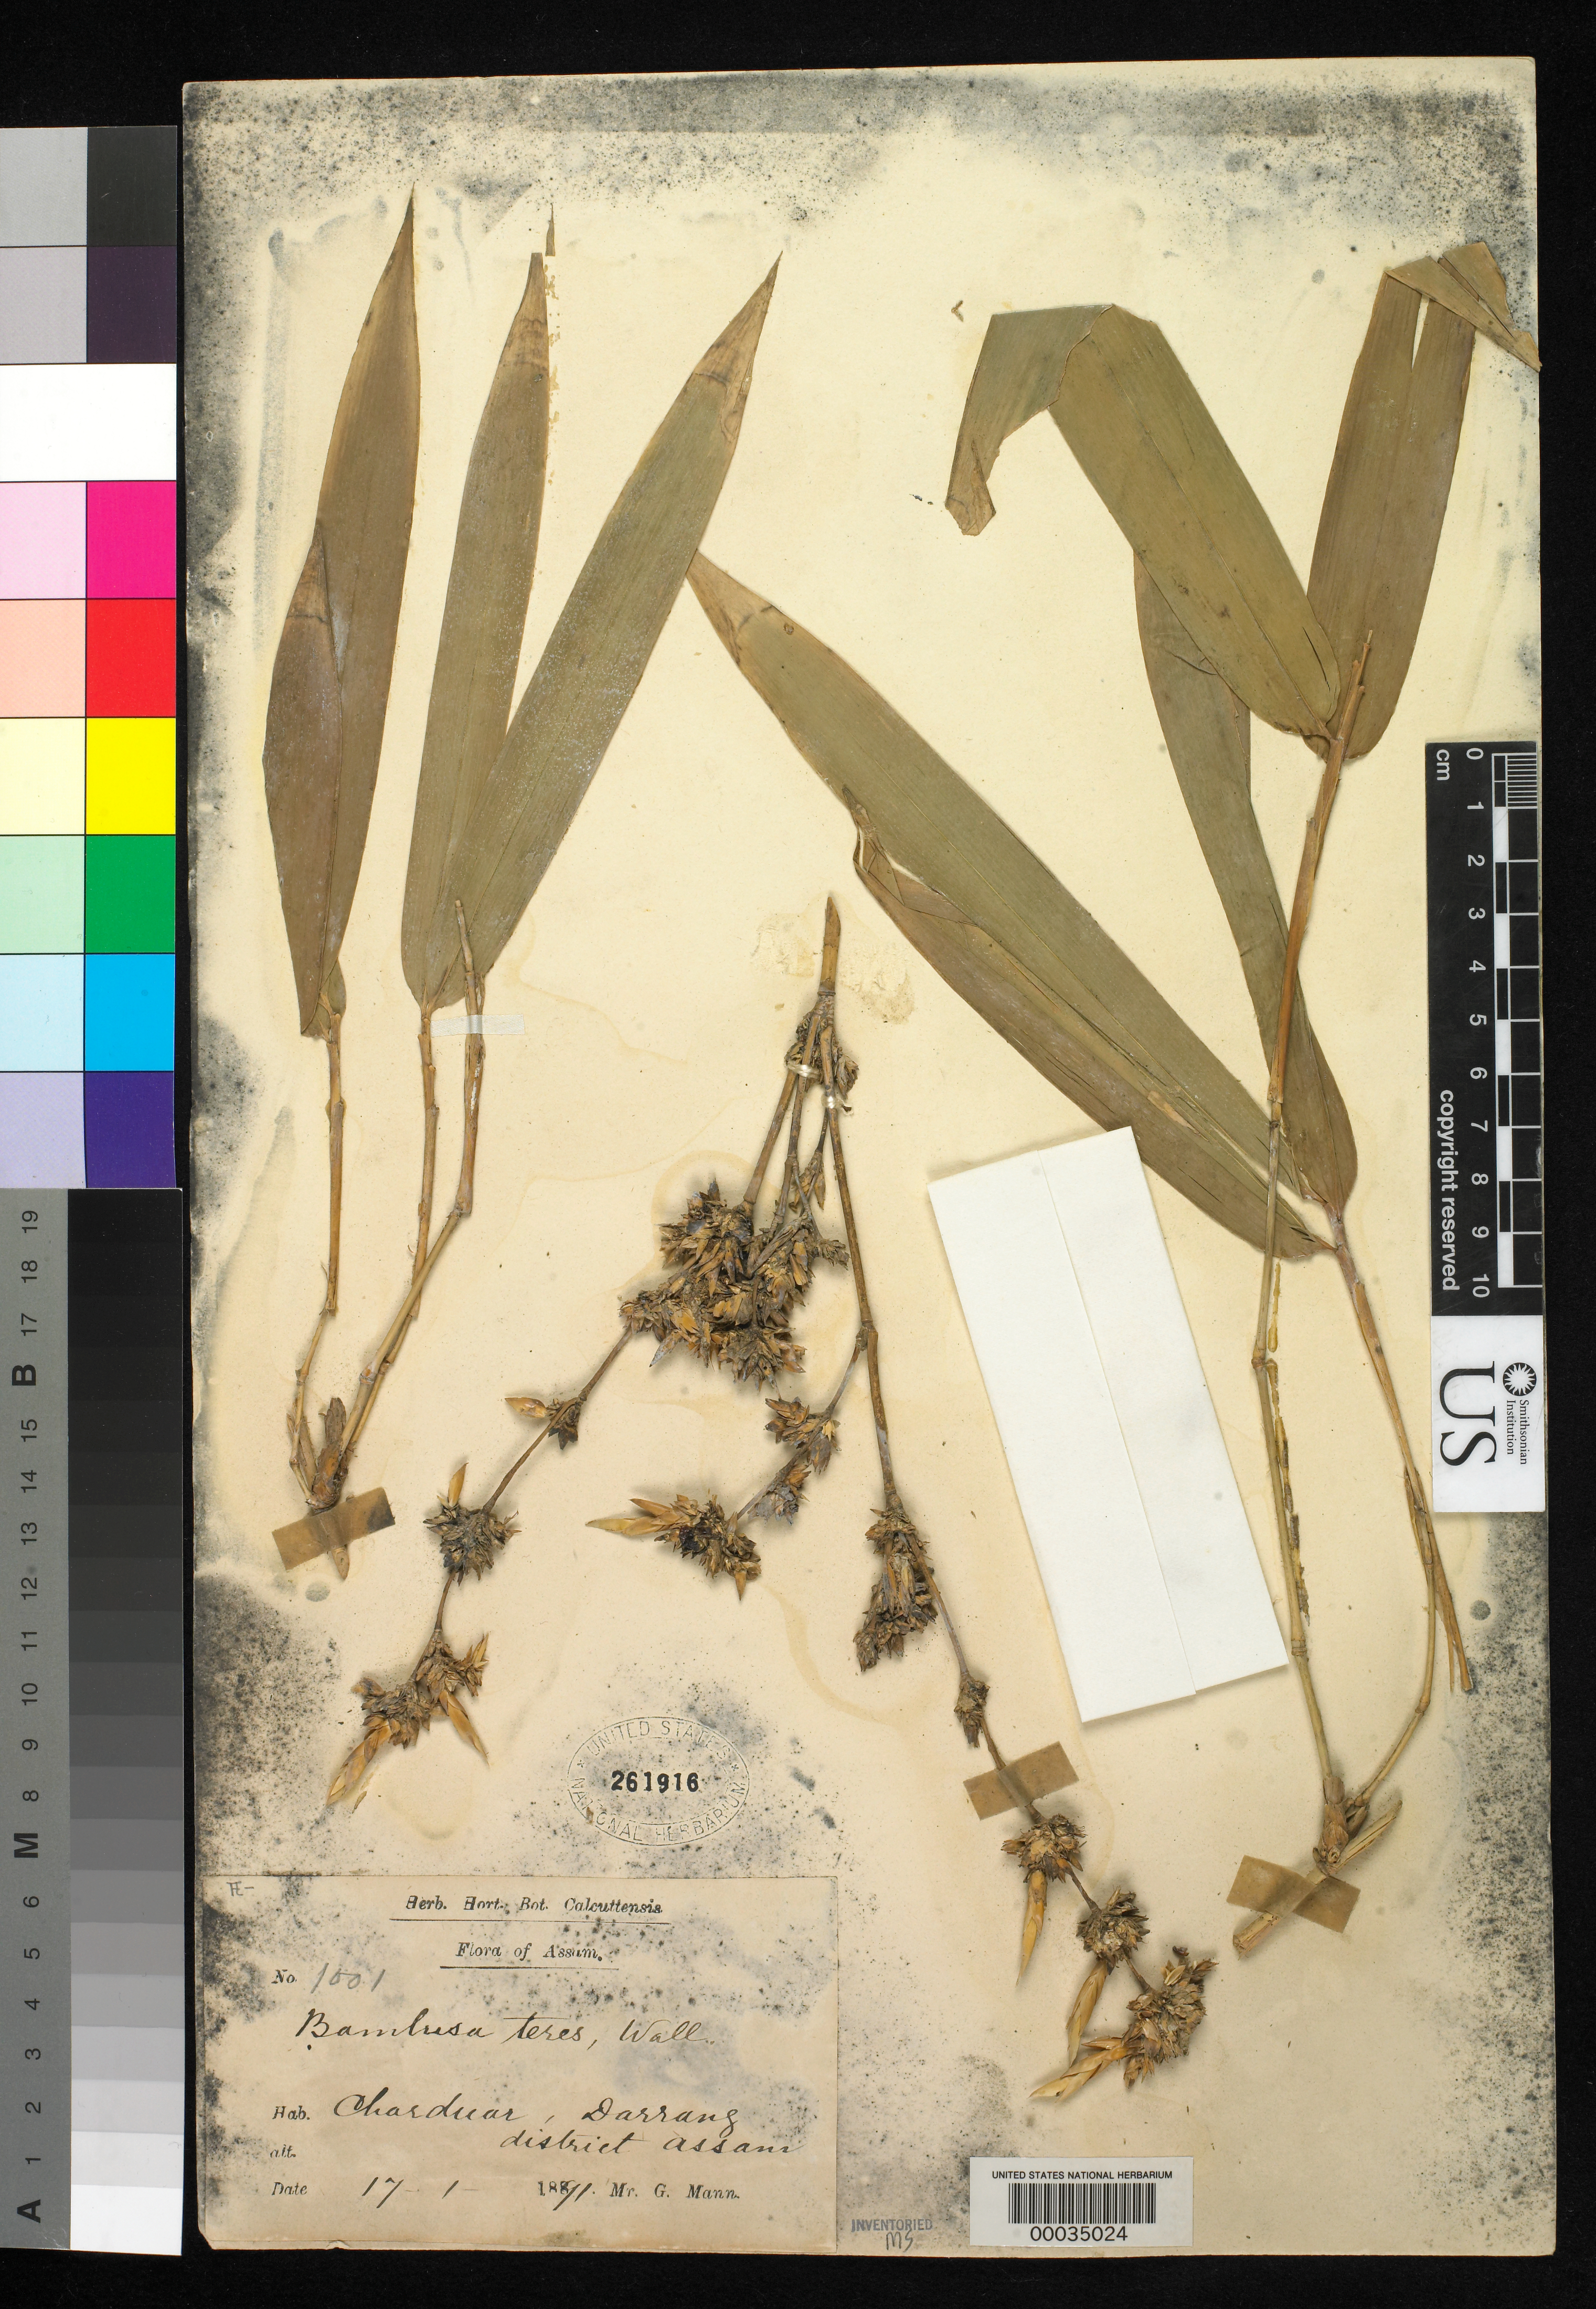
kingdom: Plantae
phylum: Tracheophyta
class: Liliopsida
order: Poales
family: Poaceae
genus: Bambusa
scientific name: Bambusa teres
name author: Munro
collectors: G. Mann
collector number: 1001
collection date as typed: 17 Jan 1891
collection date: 1891-01-17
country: India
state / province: Assam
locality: Charduar, darrang, dist assam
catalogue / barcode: US 261916